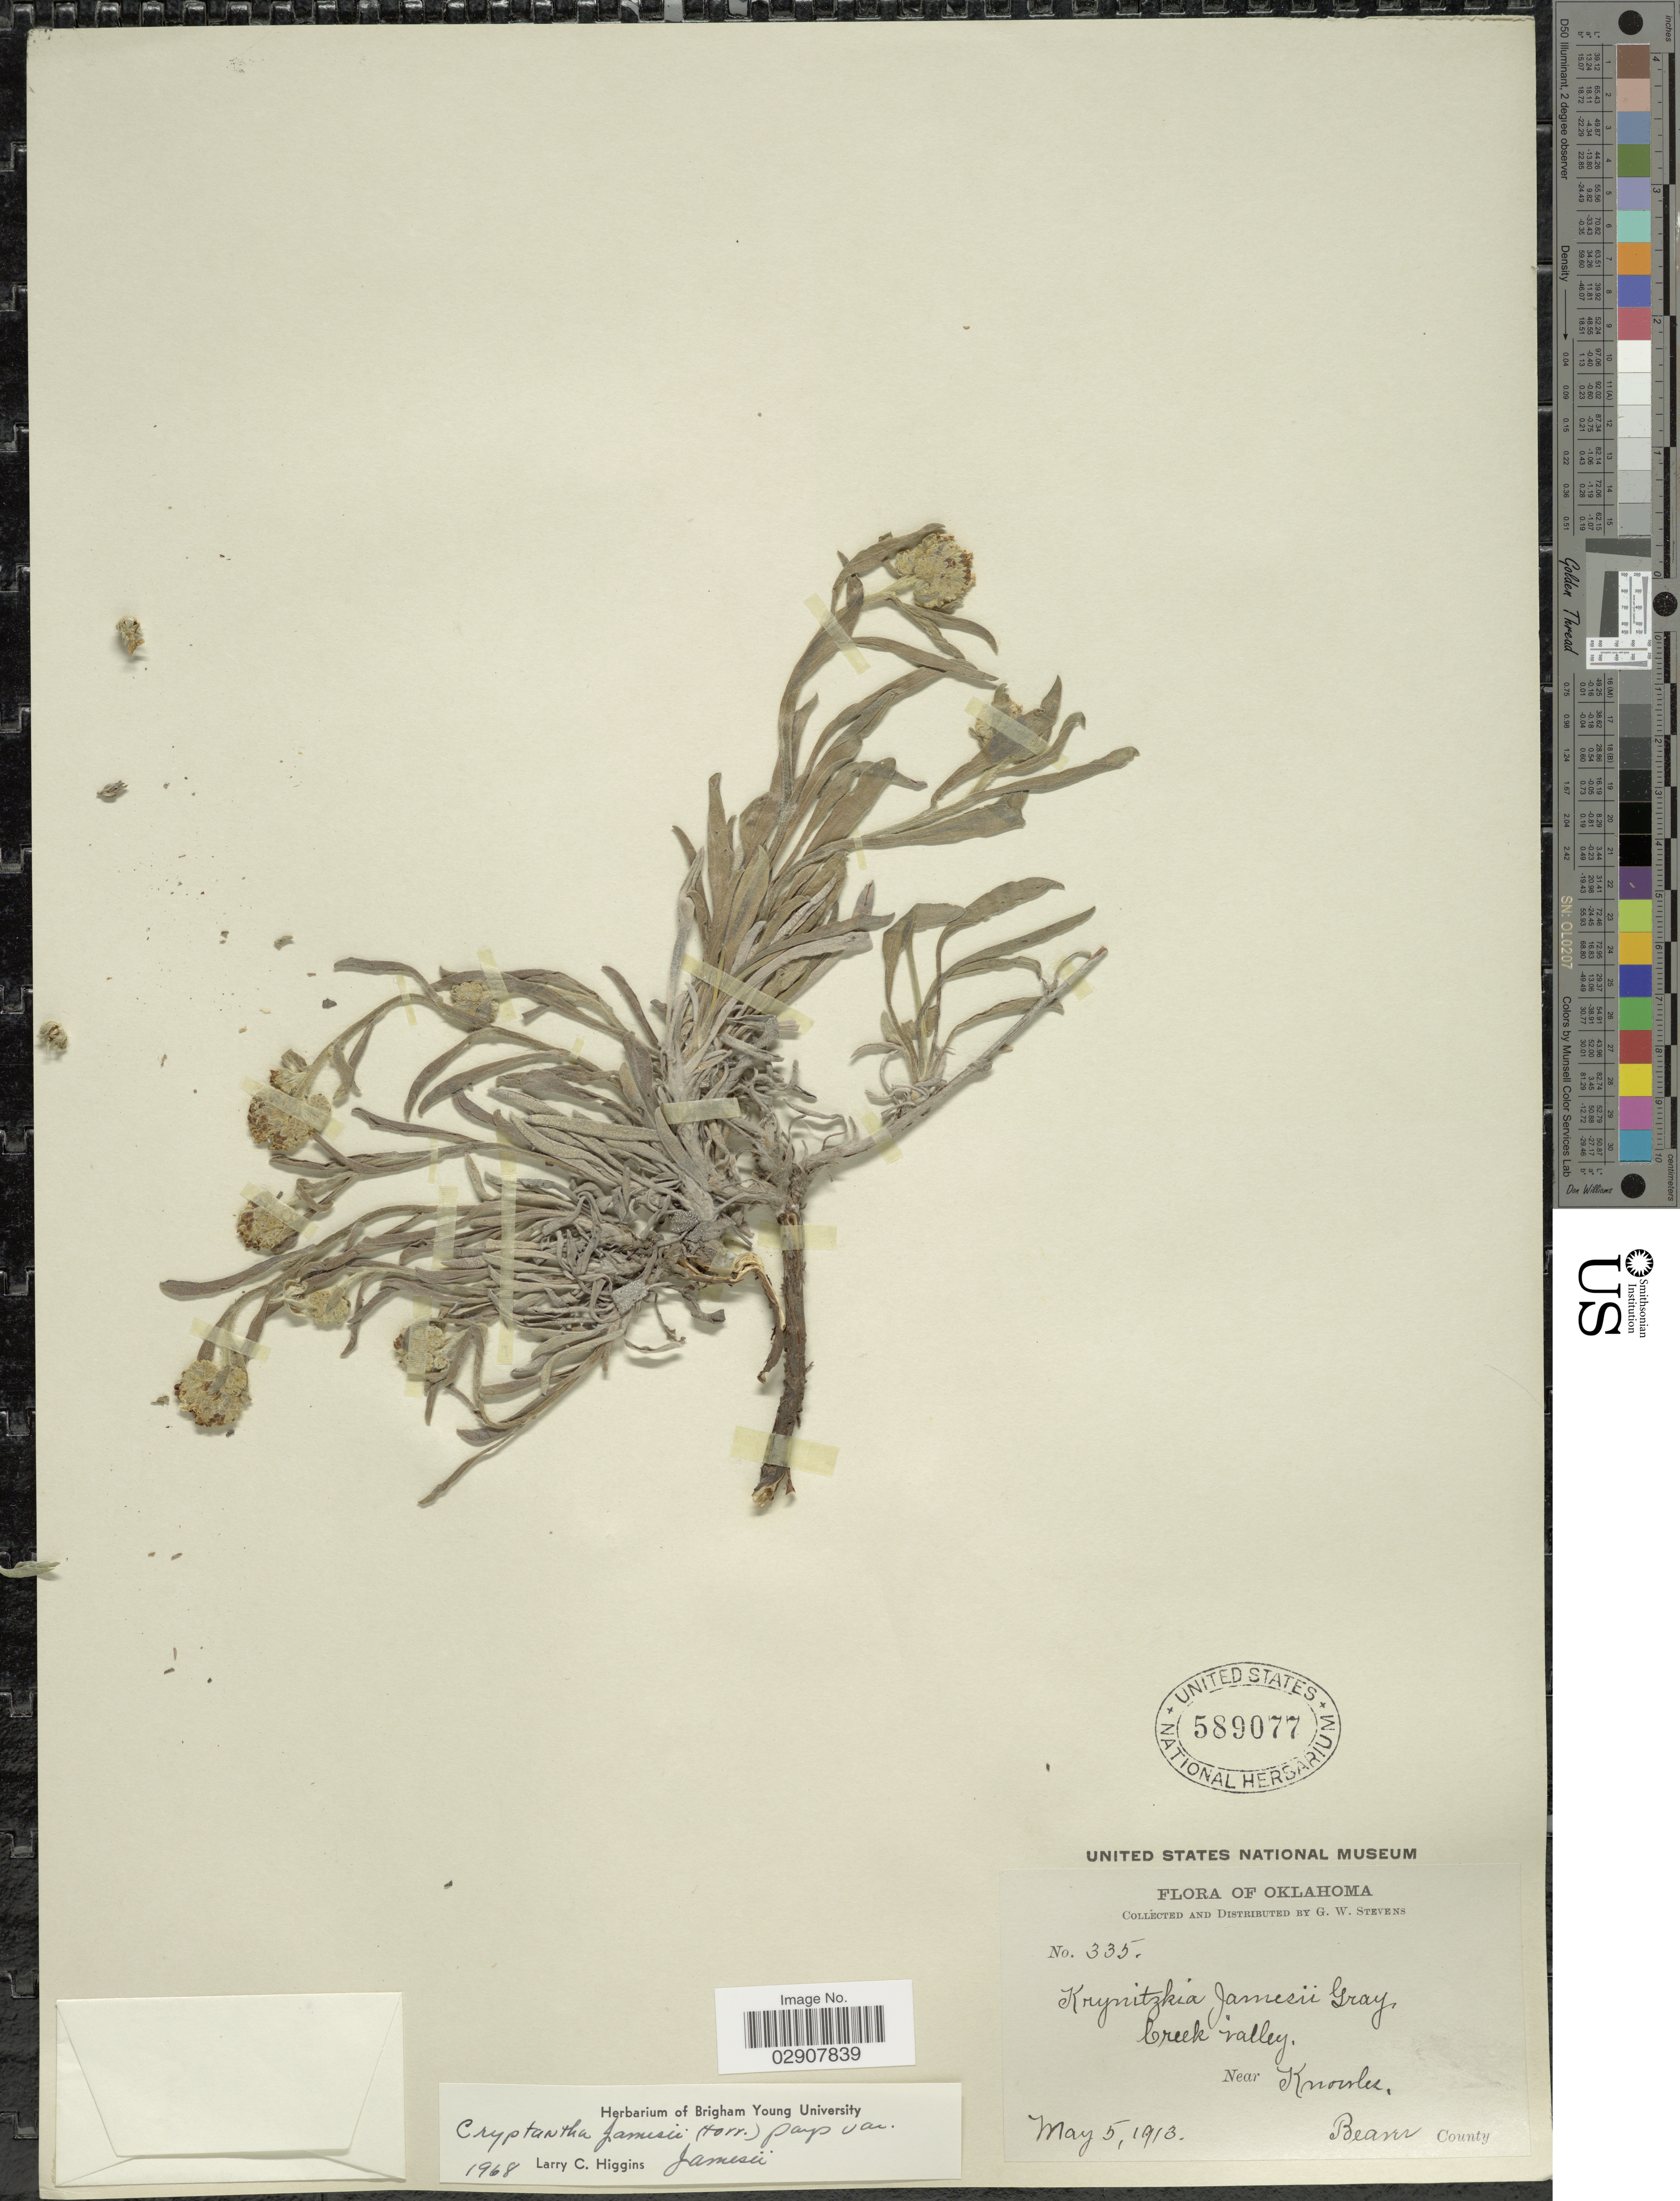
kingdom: Plantae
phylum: Tracheophyta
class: Magnoliopsida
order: Boraginales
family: Boraginaceae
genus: Cryptantha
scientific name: Cryptantha jamesii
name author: (Torr.) Payson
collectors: G. W. Stevens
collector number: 335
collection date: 1913-05-05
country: United States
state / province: Oklahoma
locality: Creek Valley, near Knowles, Beaver County. Oklahoma.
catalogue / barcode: US 589077